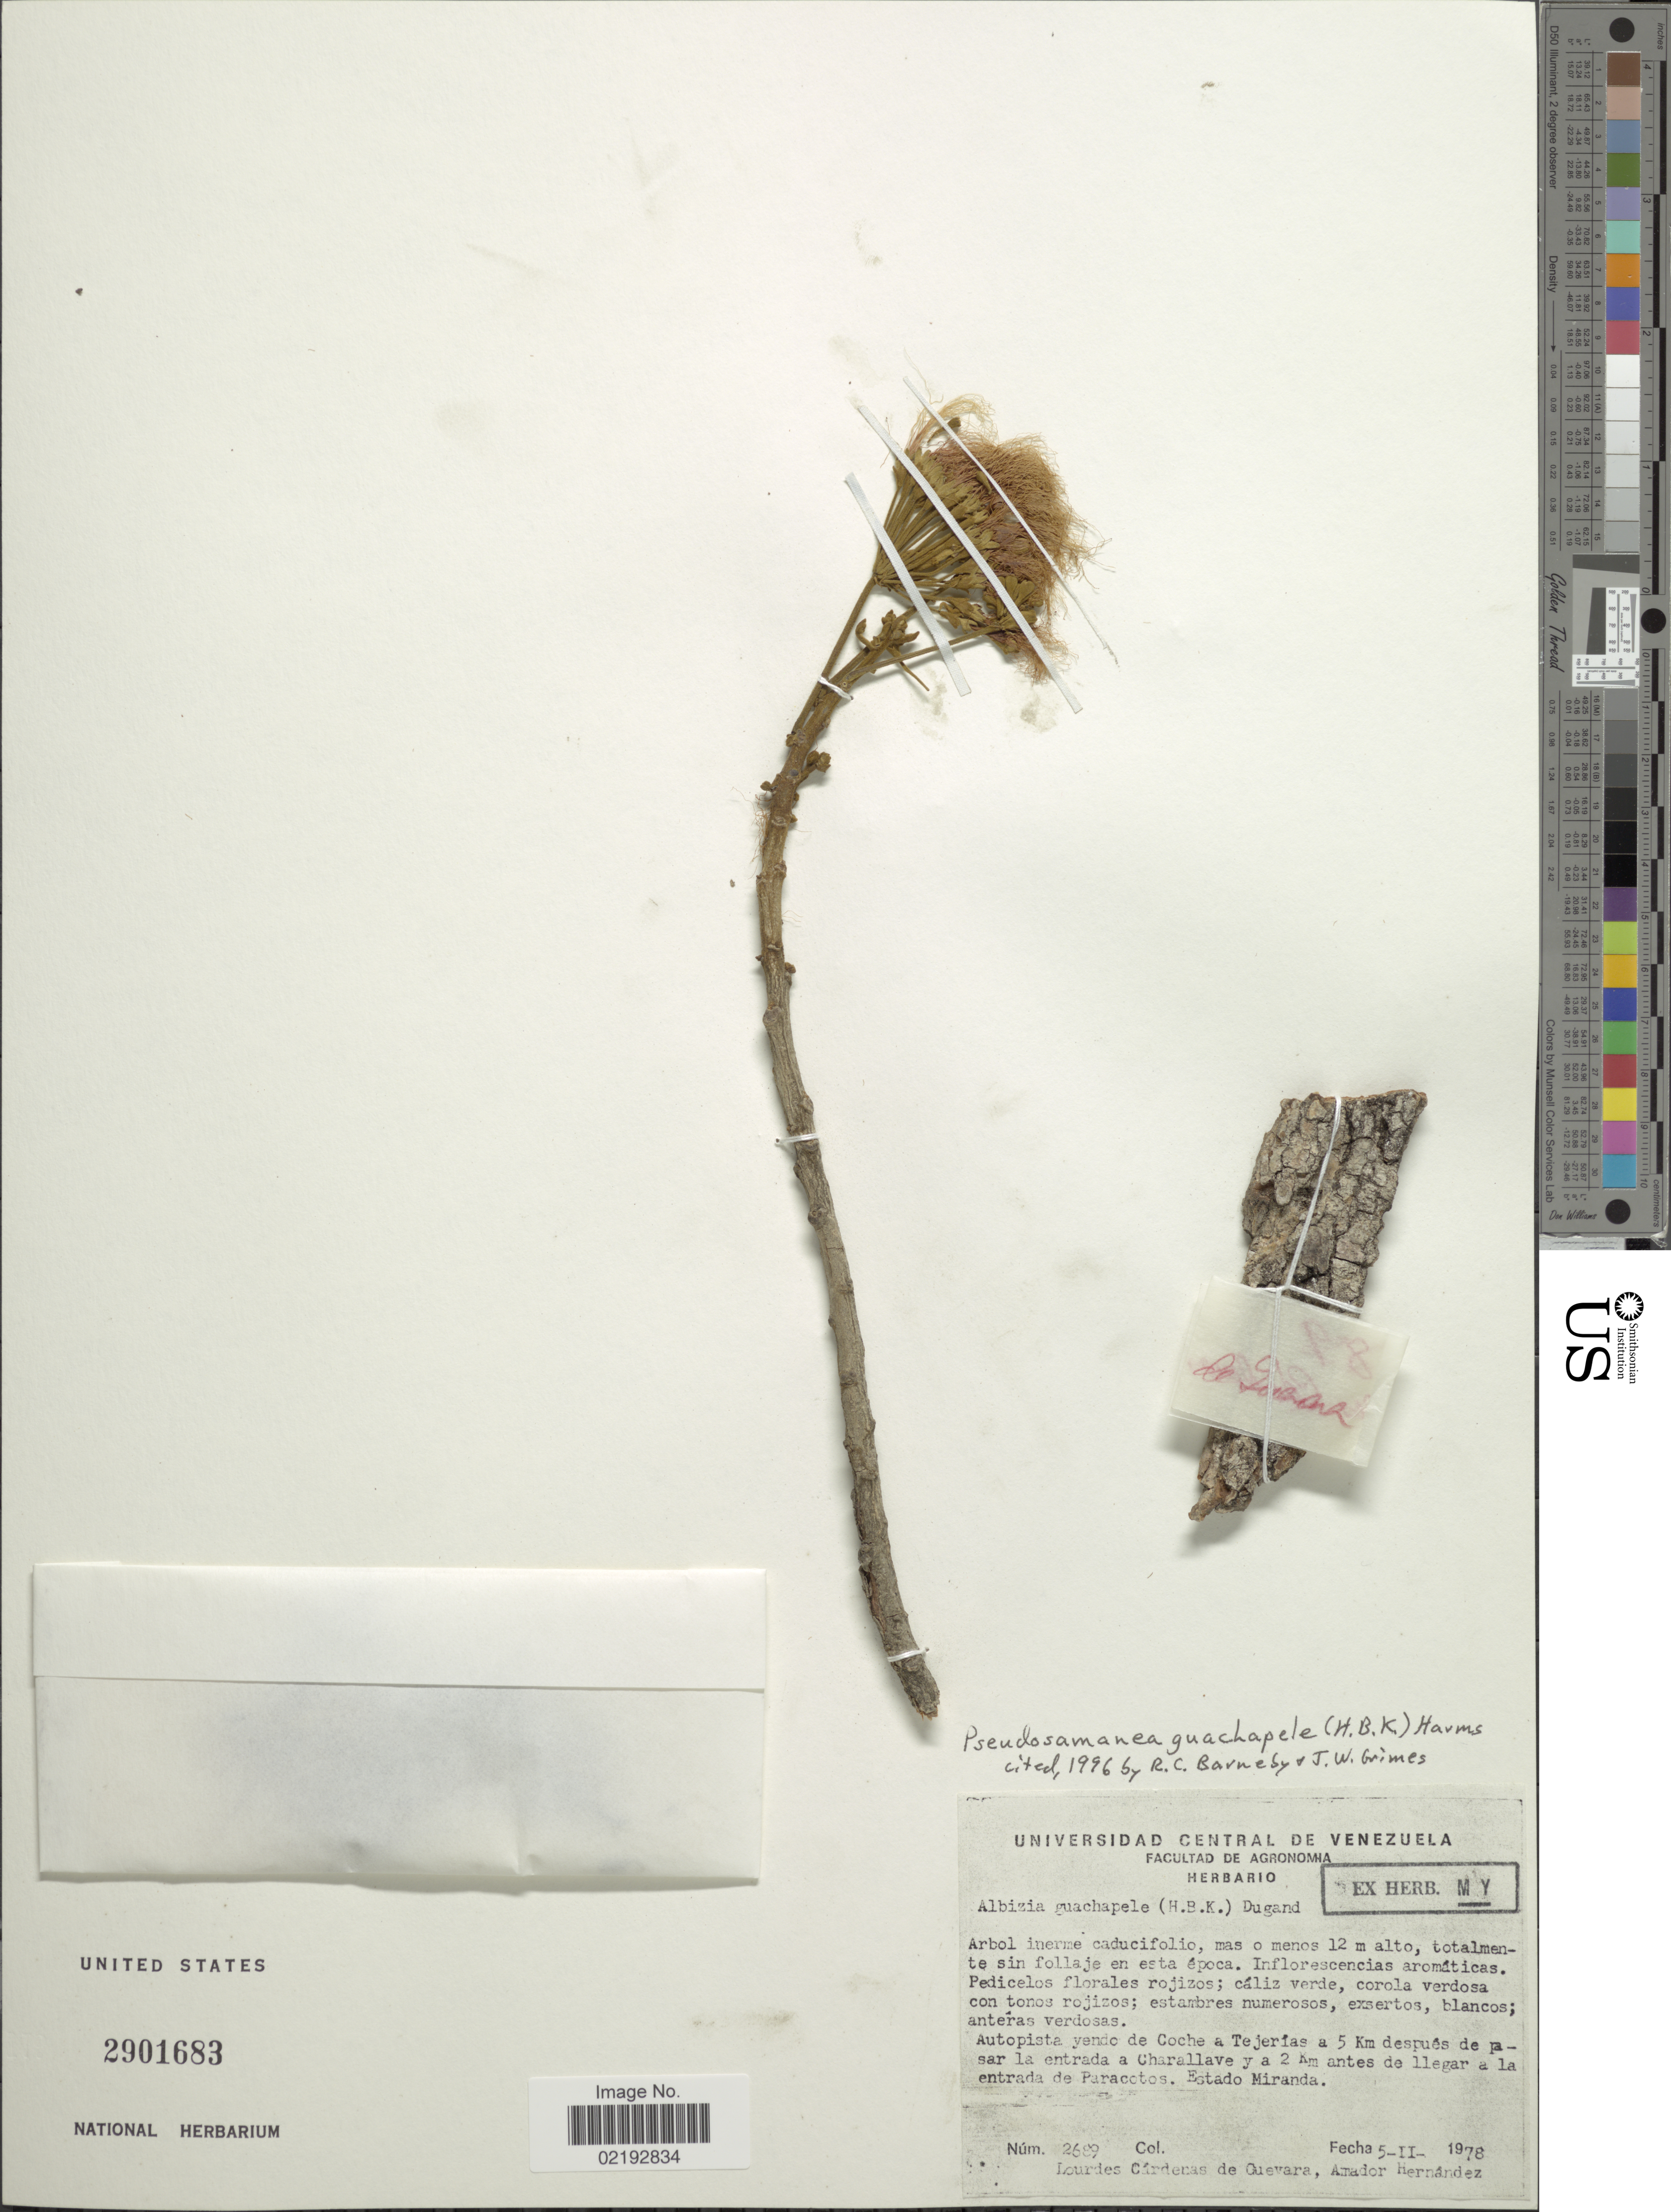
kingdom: Plantae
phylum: Tracheophyta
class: Magnoliopsida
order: Fabales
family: Fabaceae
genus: Pseudosamanea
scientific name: Pseudosamanea guachapele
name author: (Kunth) Harms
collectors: L. De Guevara & A. Hernandez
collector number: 2689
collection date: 1978-02-05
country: Venezuela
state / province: Miranda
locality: Autopista yendo de Coche a Tejerias a 5 km despues de pasar la entrada a Charallave y a 2 km antes de llegar a la entrada de Paracotos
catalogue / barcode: US 2901683